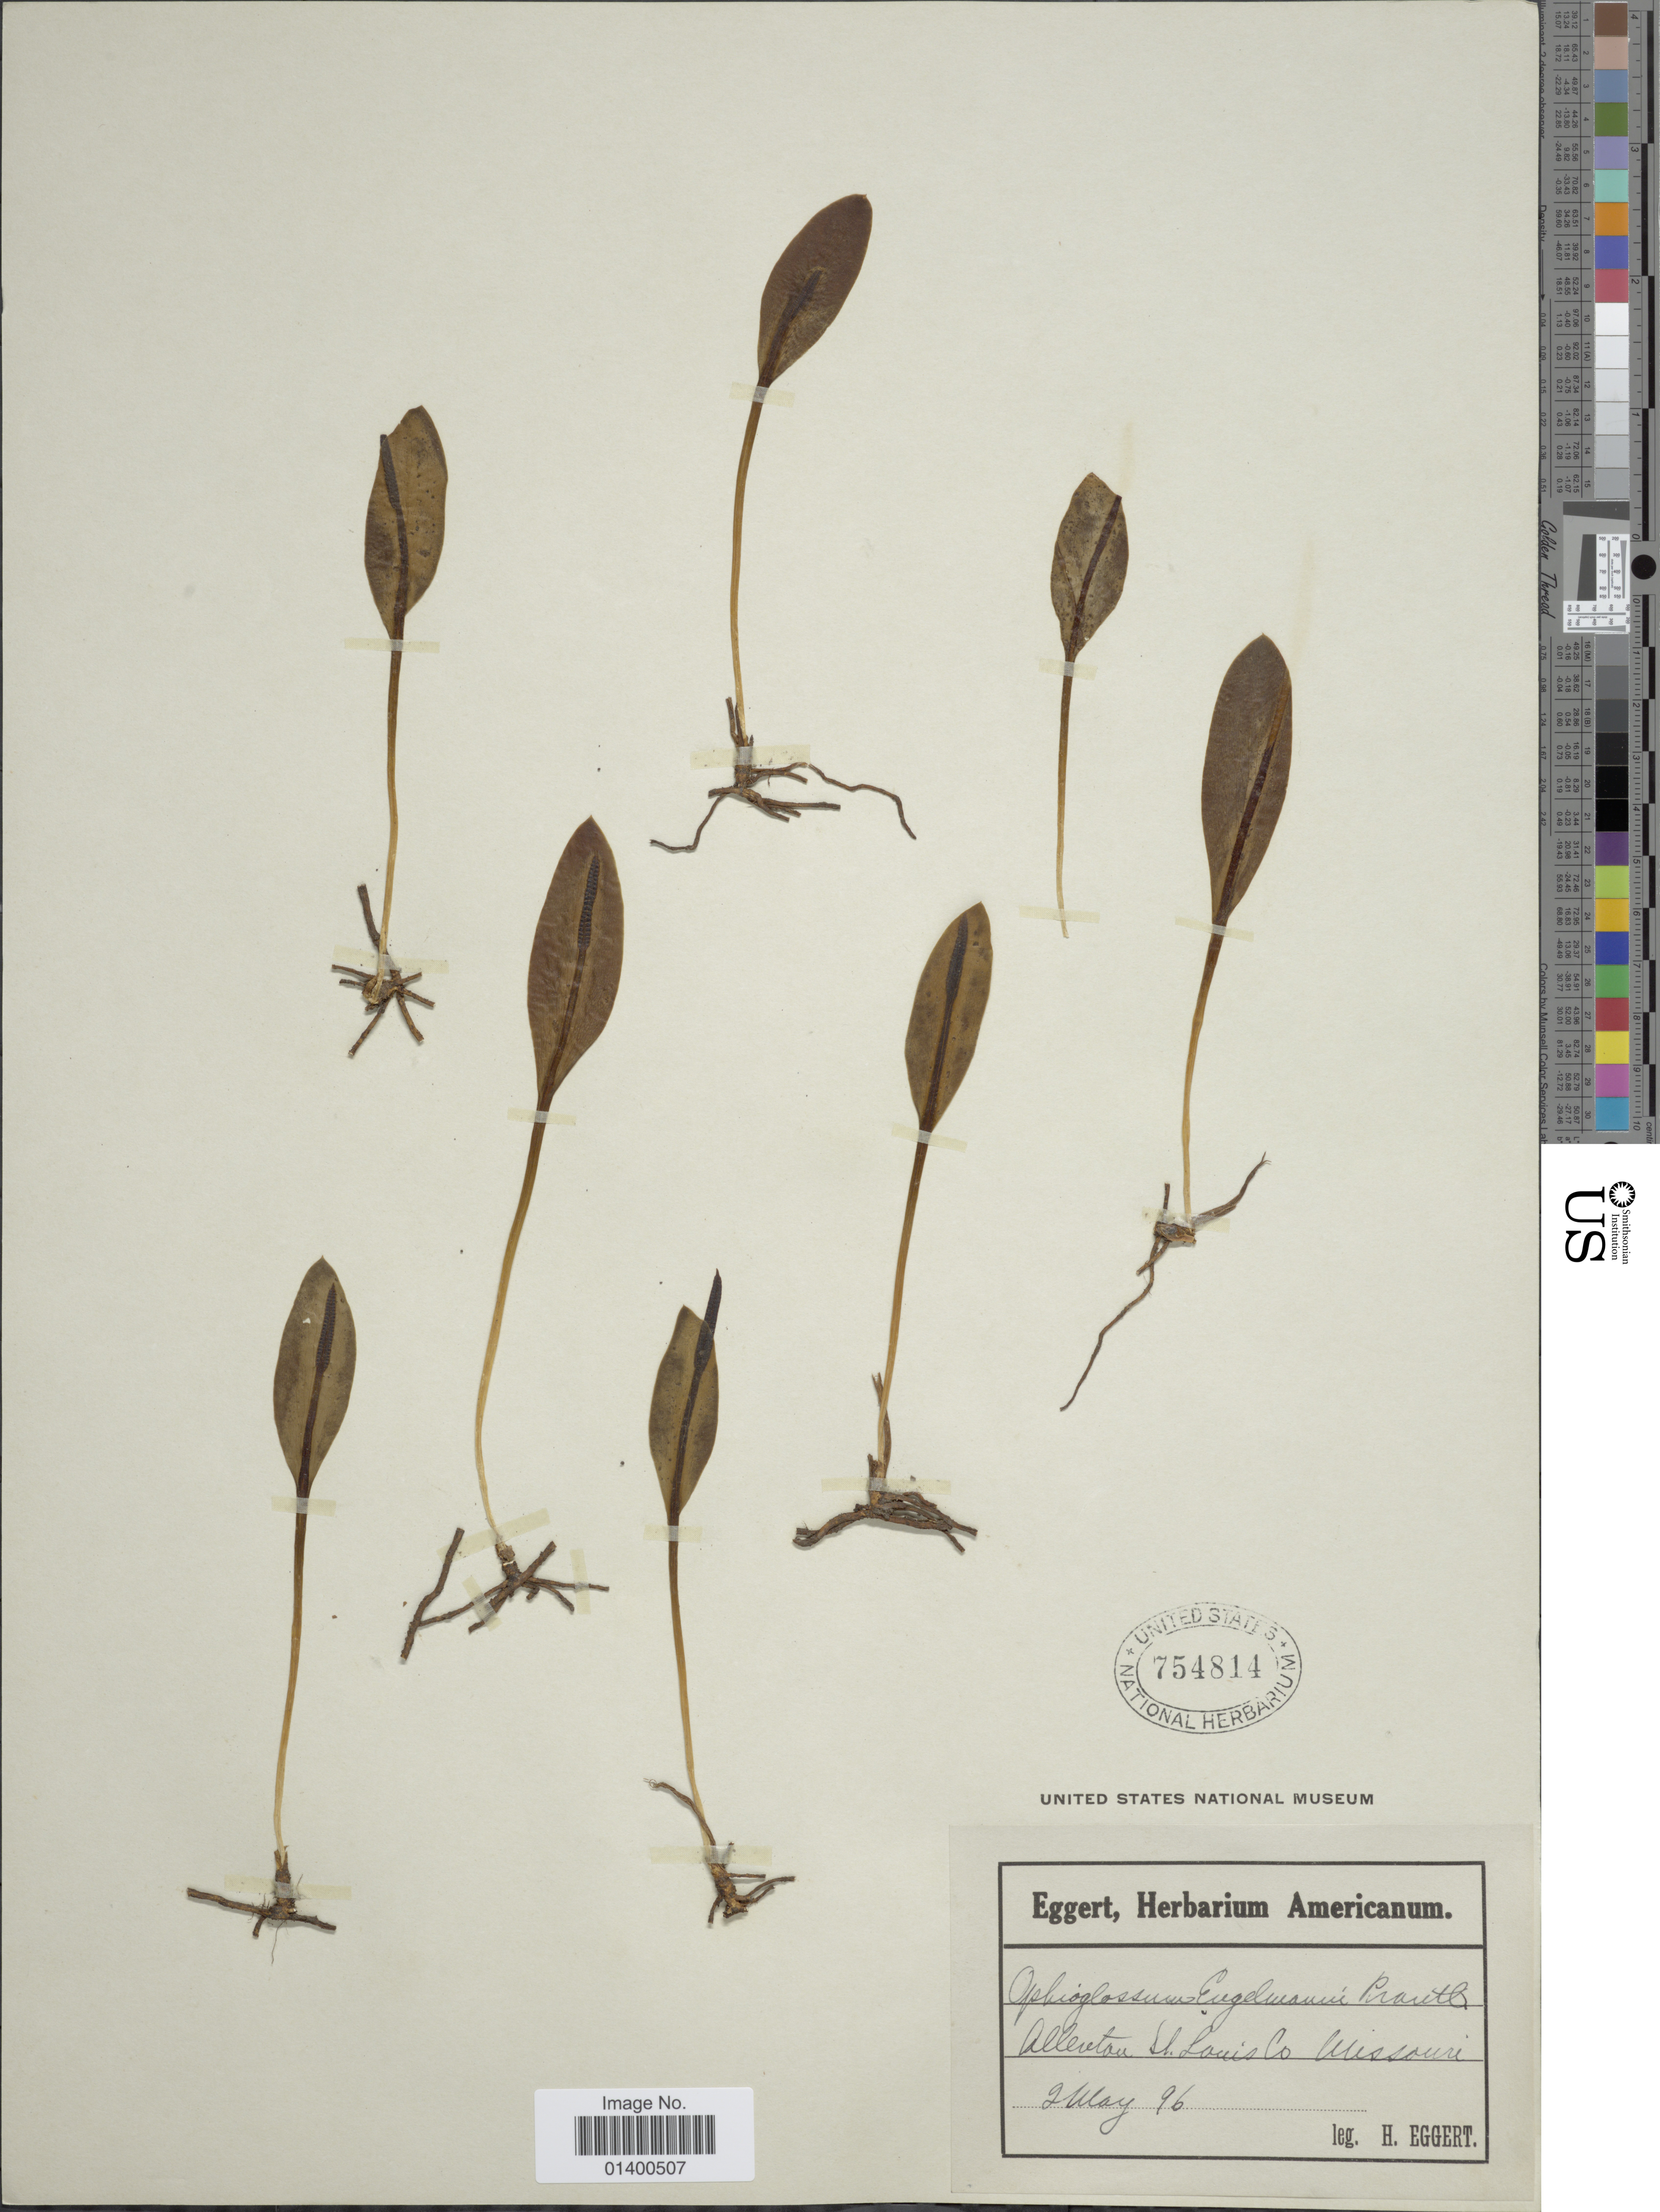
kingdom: Plantae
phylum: Tracheophyta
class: Polypodiopsida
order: Ophioglossales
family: Ophioglossaceae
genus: Ophioglossum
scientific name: Ophioglossum engelmannii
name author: Prantl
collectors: H. Eggert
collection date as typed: Transcribed d/m/y: 2/5/96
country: United States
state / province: Missouri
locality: Allenton St. Louis Co.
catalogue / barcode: US 754814